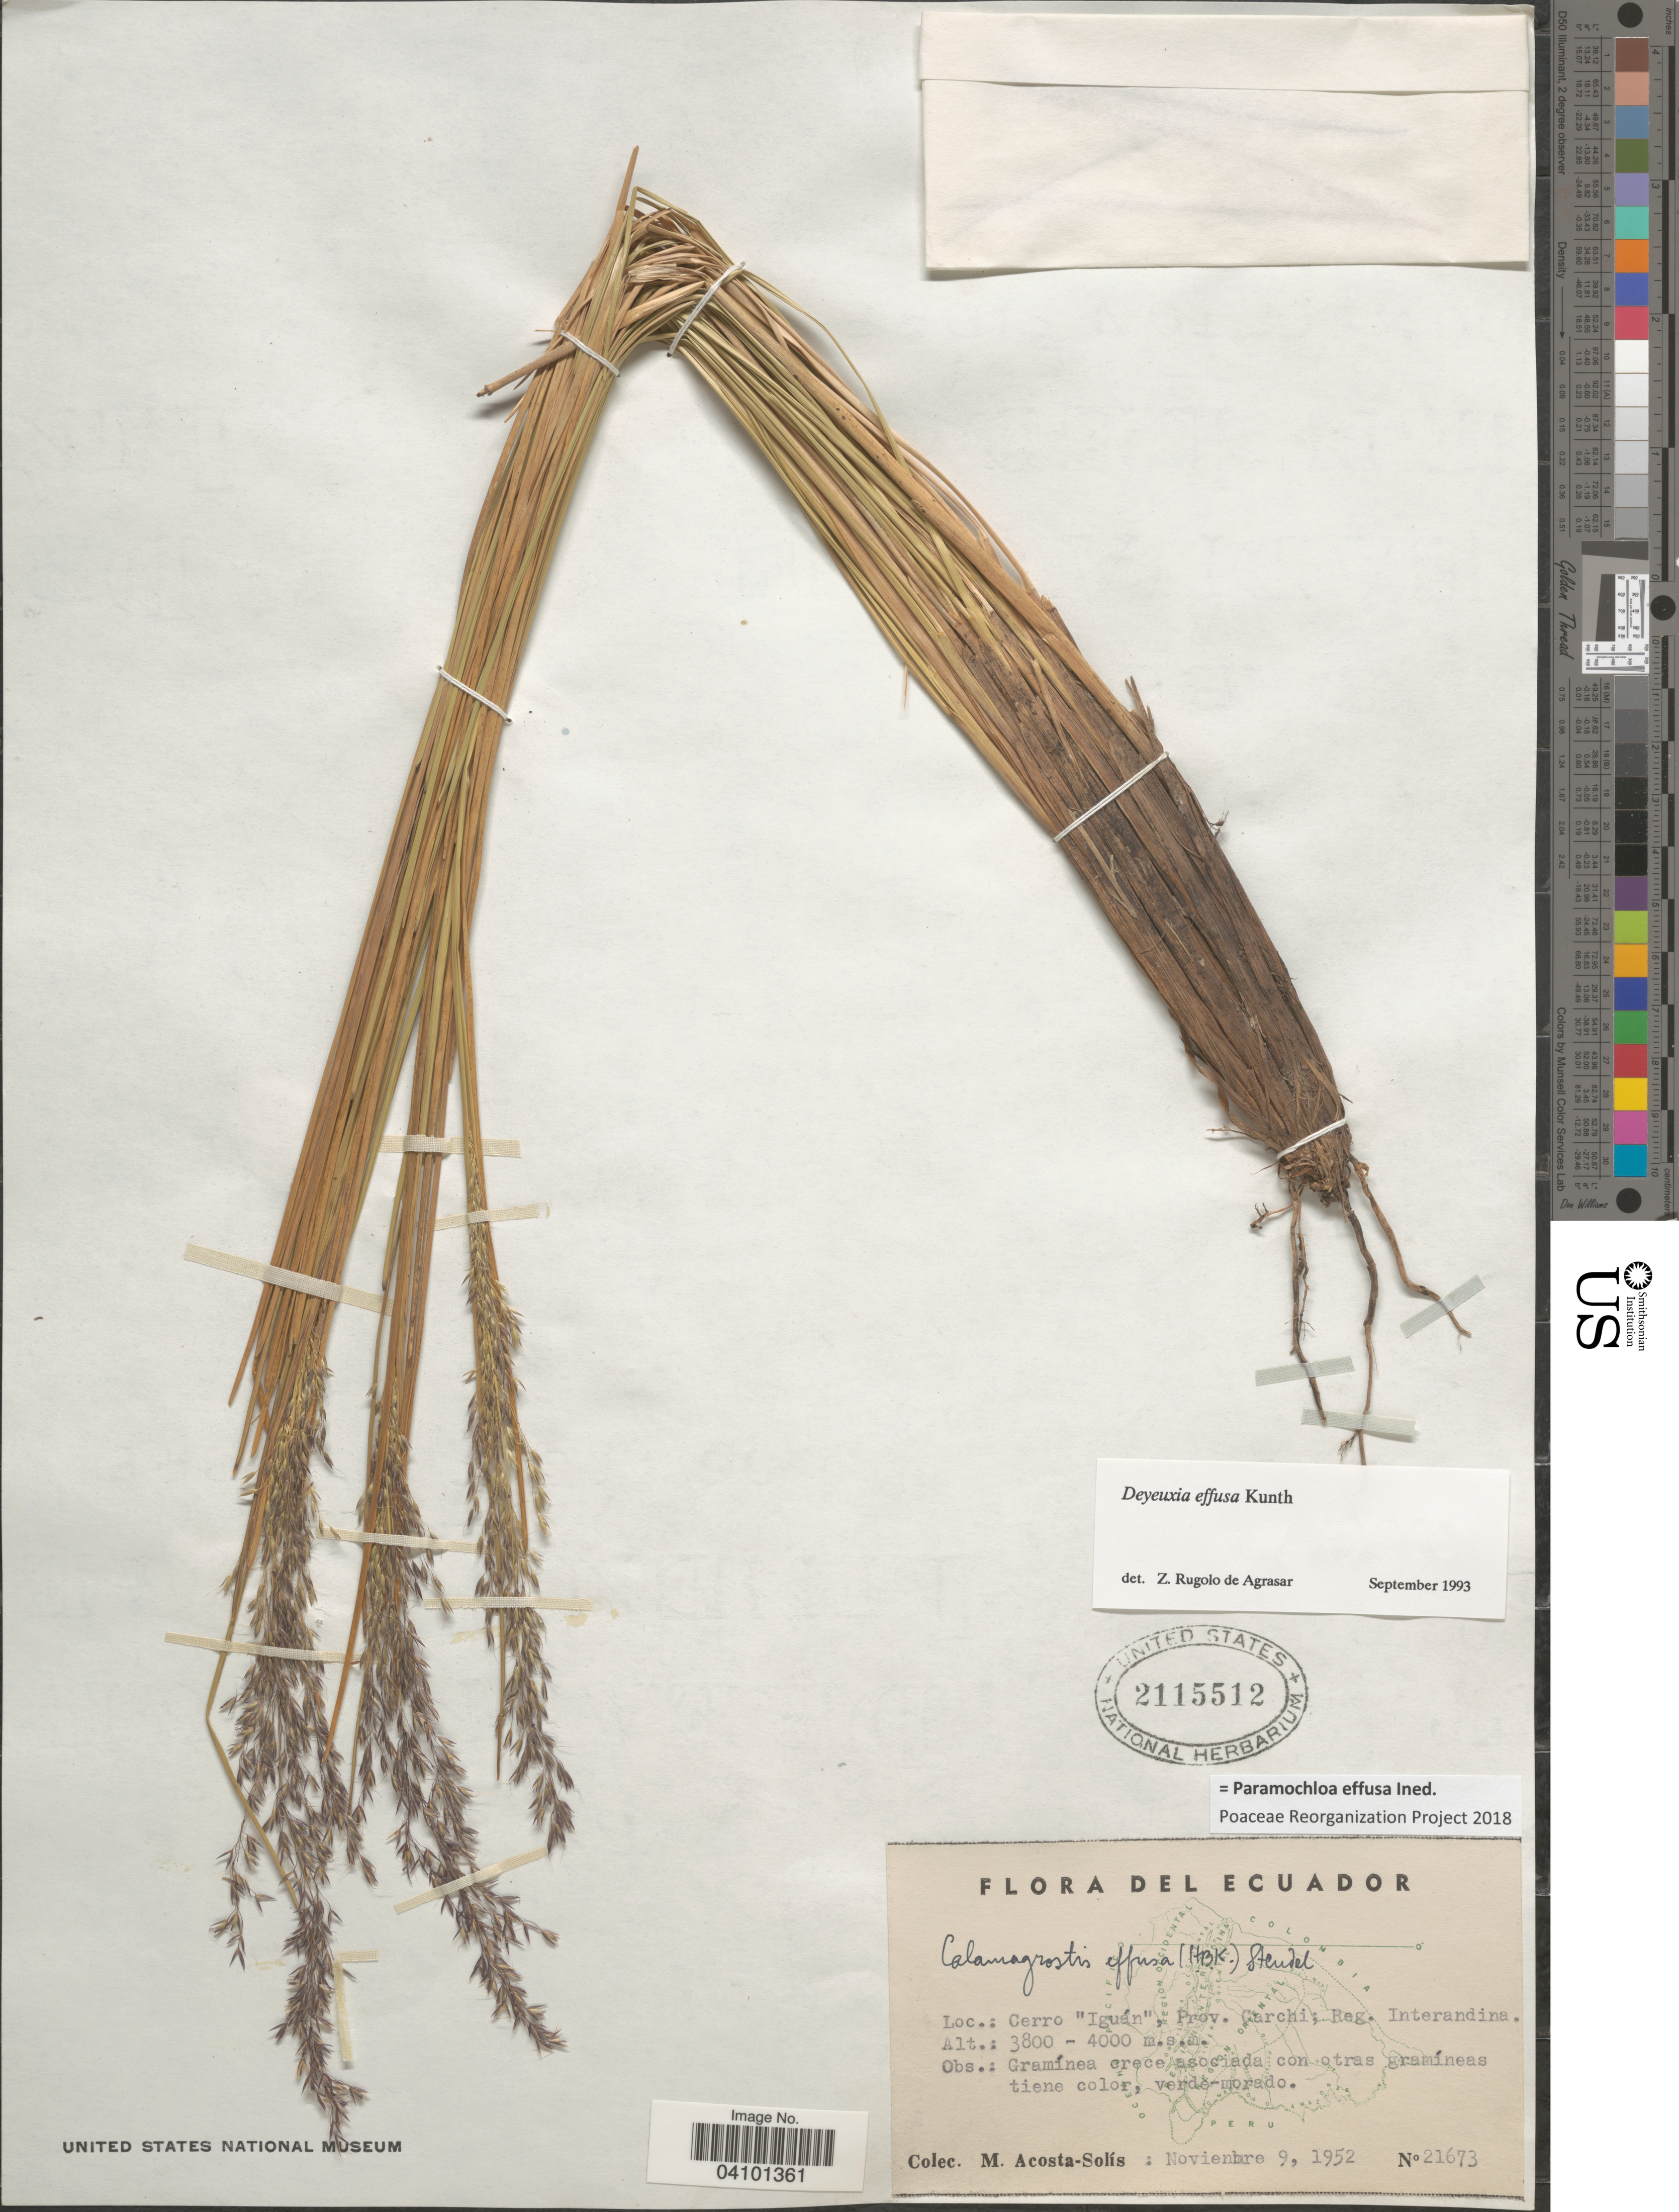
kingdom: Plantae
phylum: Tracheophyta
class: Liliopsida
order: Poales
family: Poaceae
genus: Paramochloa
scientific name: Paramochloa effusa ined.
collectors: M. Acosta Solis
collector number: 21673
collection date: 1952-11-09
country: Ecuador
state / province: Carchi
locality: Cerro "Iguán"; Reg. Interandina.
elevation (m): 3800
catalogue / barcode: US 2115512